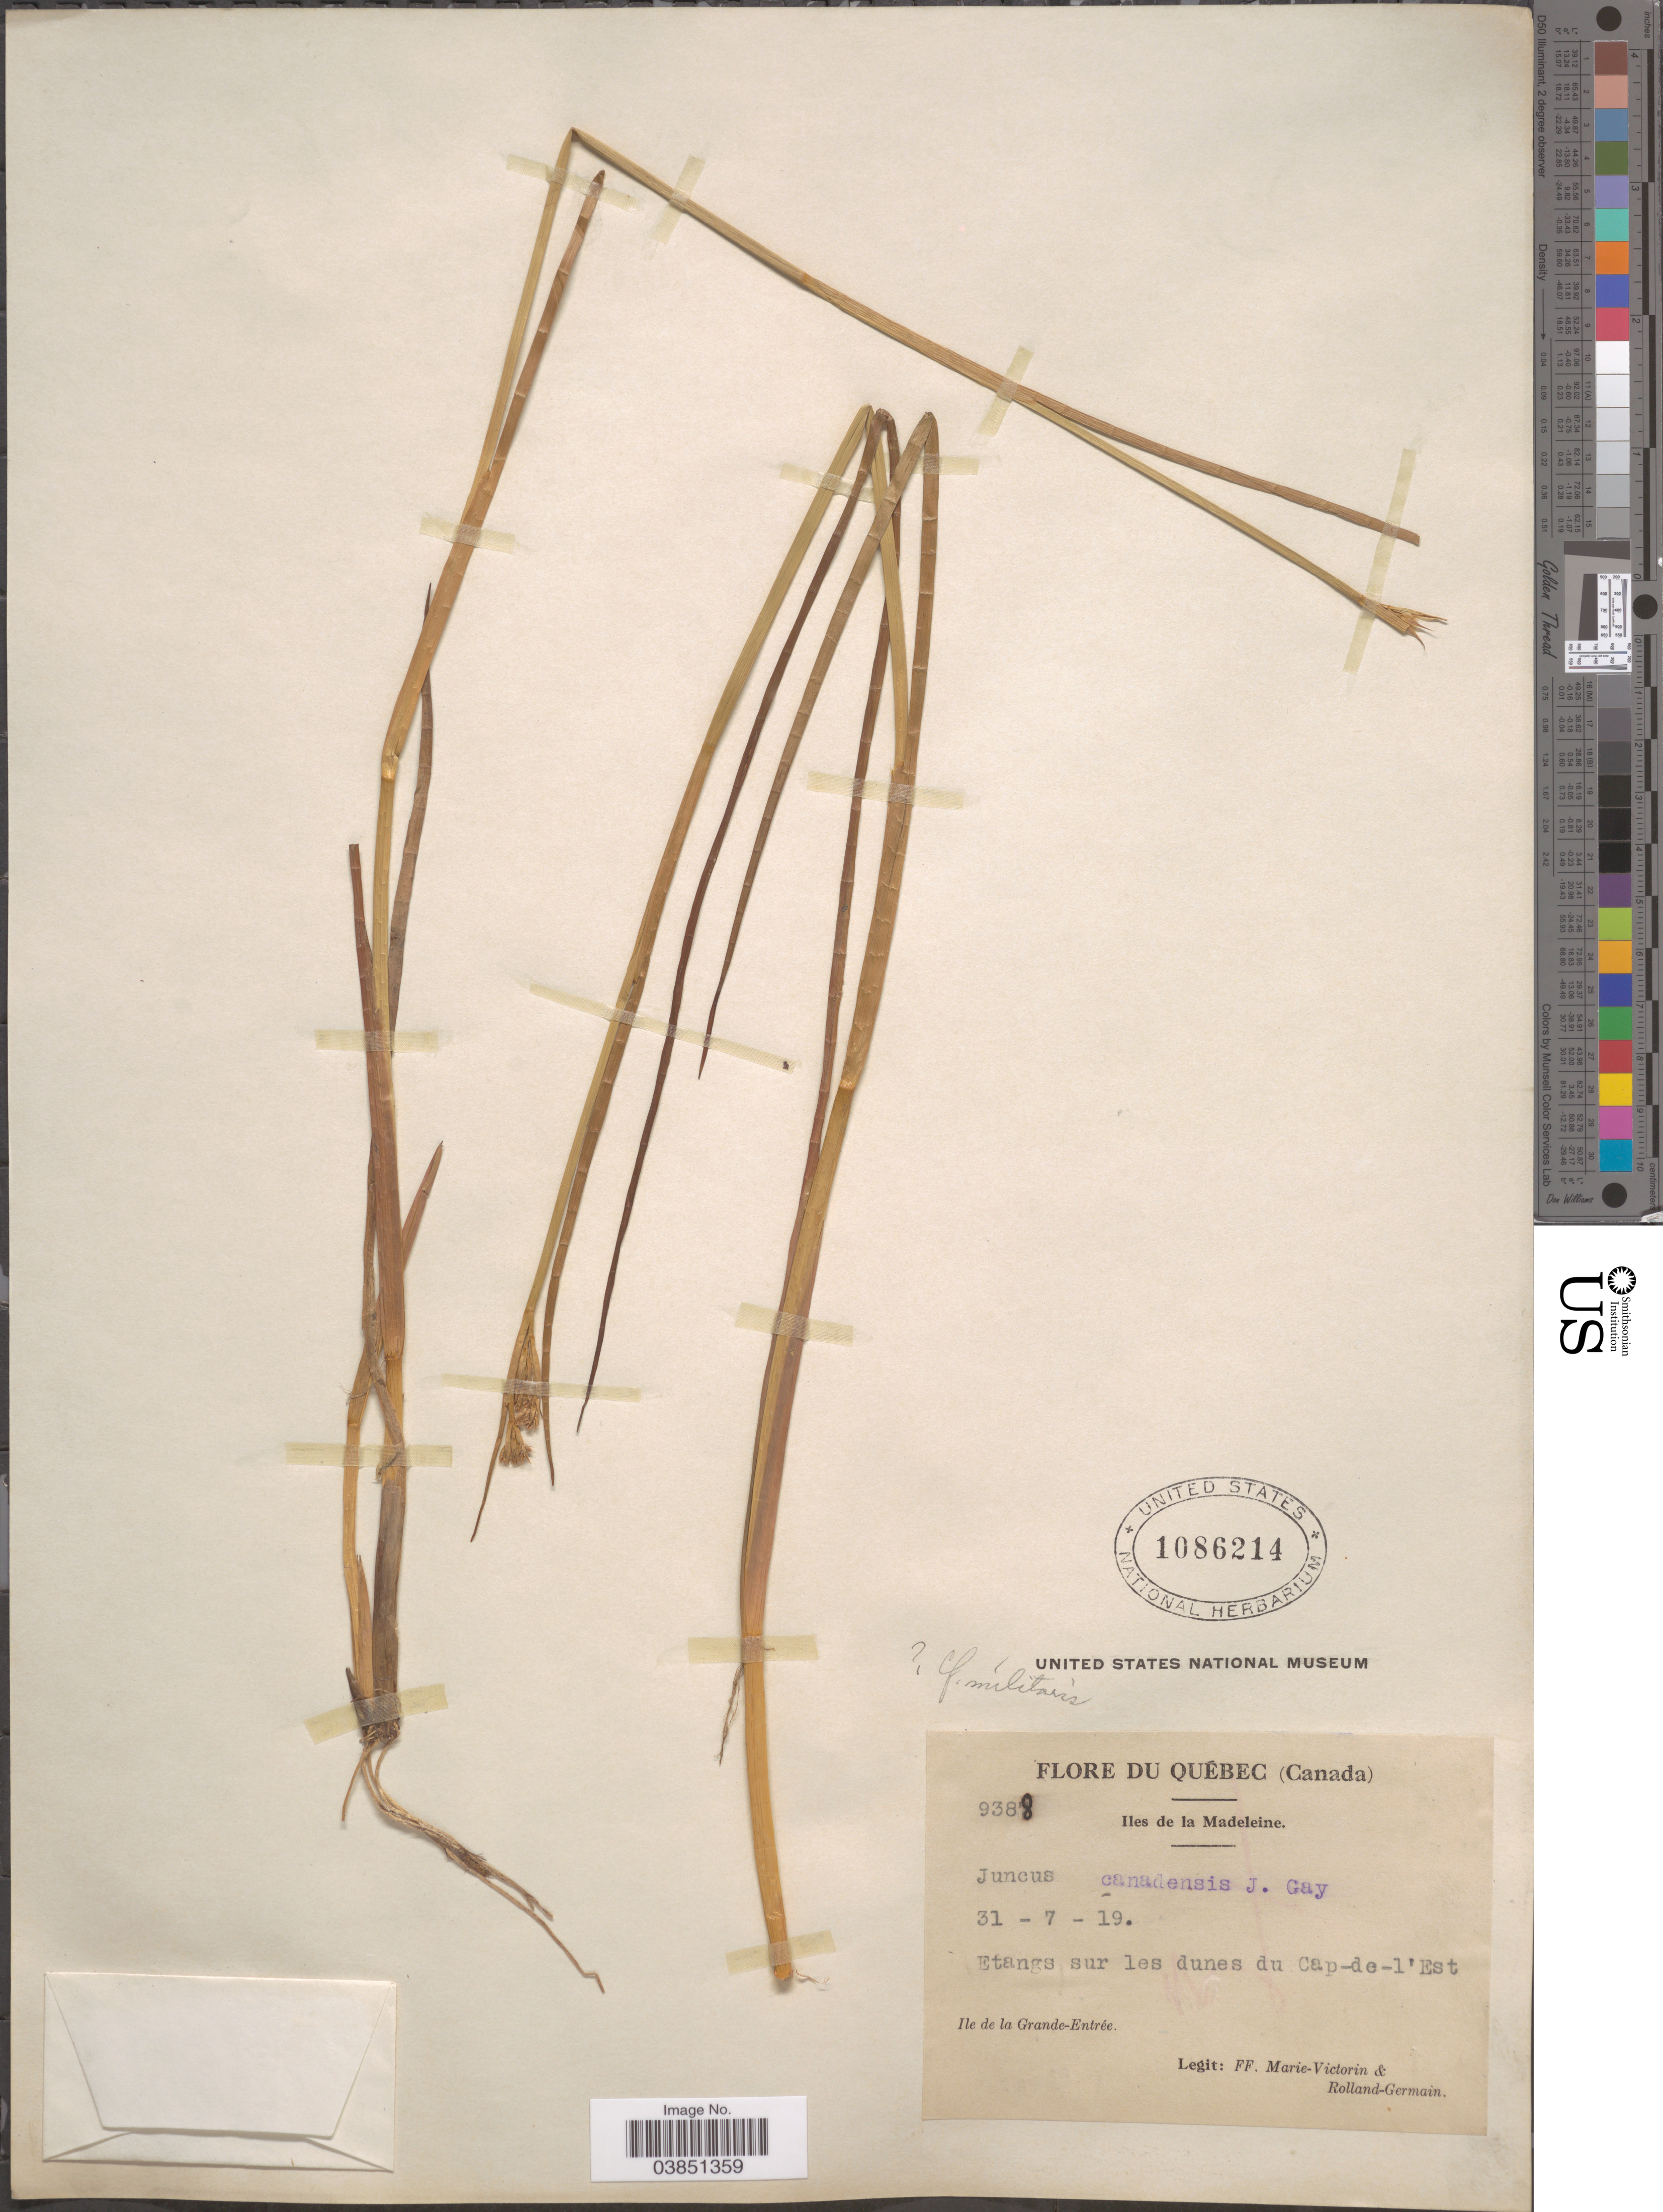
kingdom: Plantae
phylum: Tracheophyta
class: Liliopsida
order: Poales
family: Juncaceae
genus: Juncus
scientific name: Juncus canadensis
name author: J. Gay ex Laharpe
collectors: F. Marie-Victorin & Rolland-Germain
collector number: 9388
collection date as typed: Transcribed d/m/y: 31/7/19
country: Canada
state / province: Quebec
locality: Iles de la Madeleine. Etangs sur les dunes du Cap-de-l'Est. Ile de la Grande-Entrée.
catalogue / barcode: US 1086214